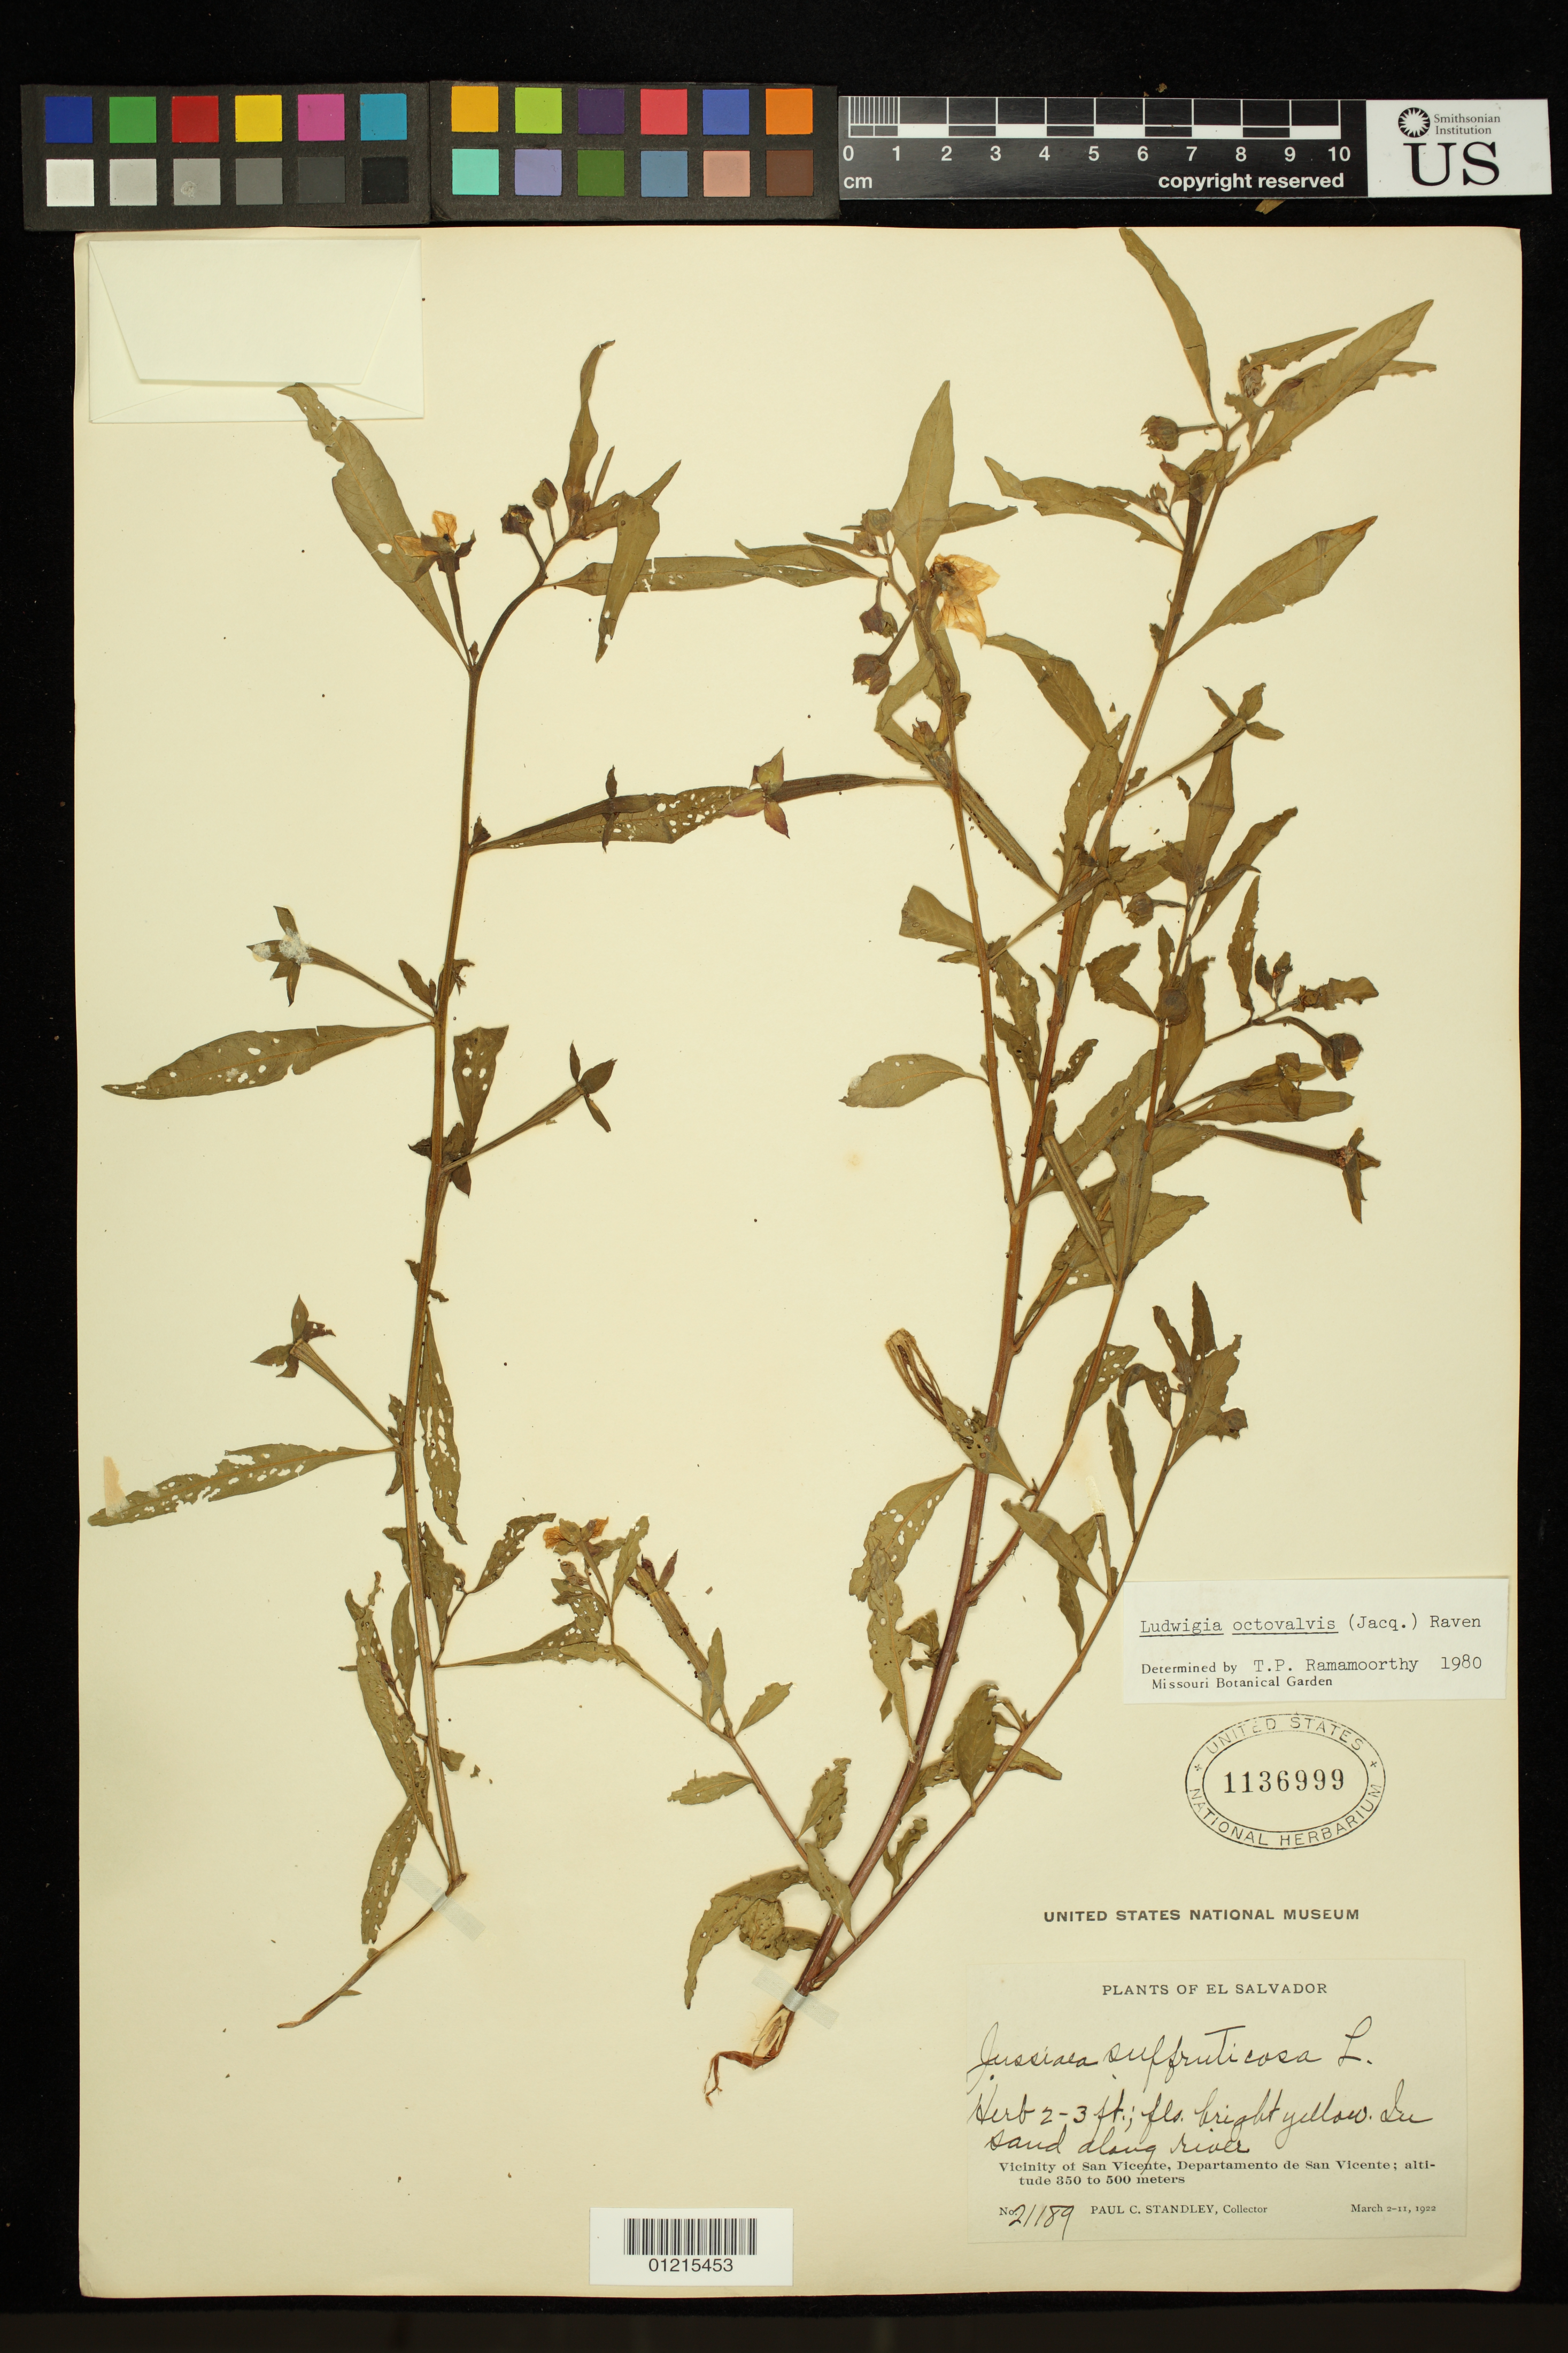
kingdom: Plantae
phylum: Tracheophyta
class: Magnoliopsida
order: Myrtales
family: Onagraceae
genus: Ludwigia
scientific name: Ludwigia octovalvis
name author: (Jacq.) P.H. Raven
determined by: Ramamoorthy, T. P.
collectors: P. C. Standley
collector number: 21189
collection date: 1922-03-02/1922-03-11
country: El Salvador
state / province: San Vincente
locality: Vicinity of San Vicente.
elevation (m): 350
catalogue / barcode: US 1136999